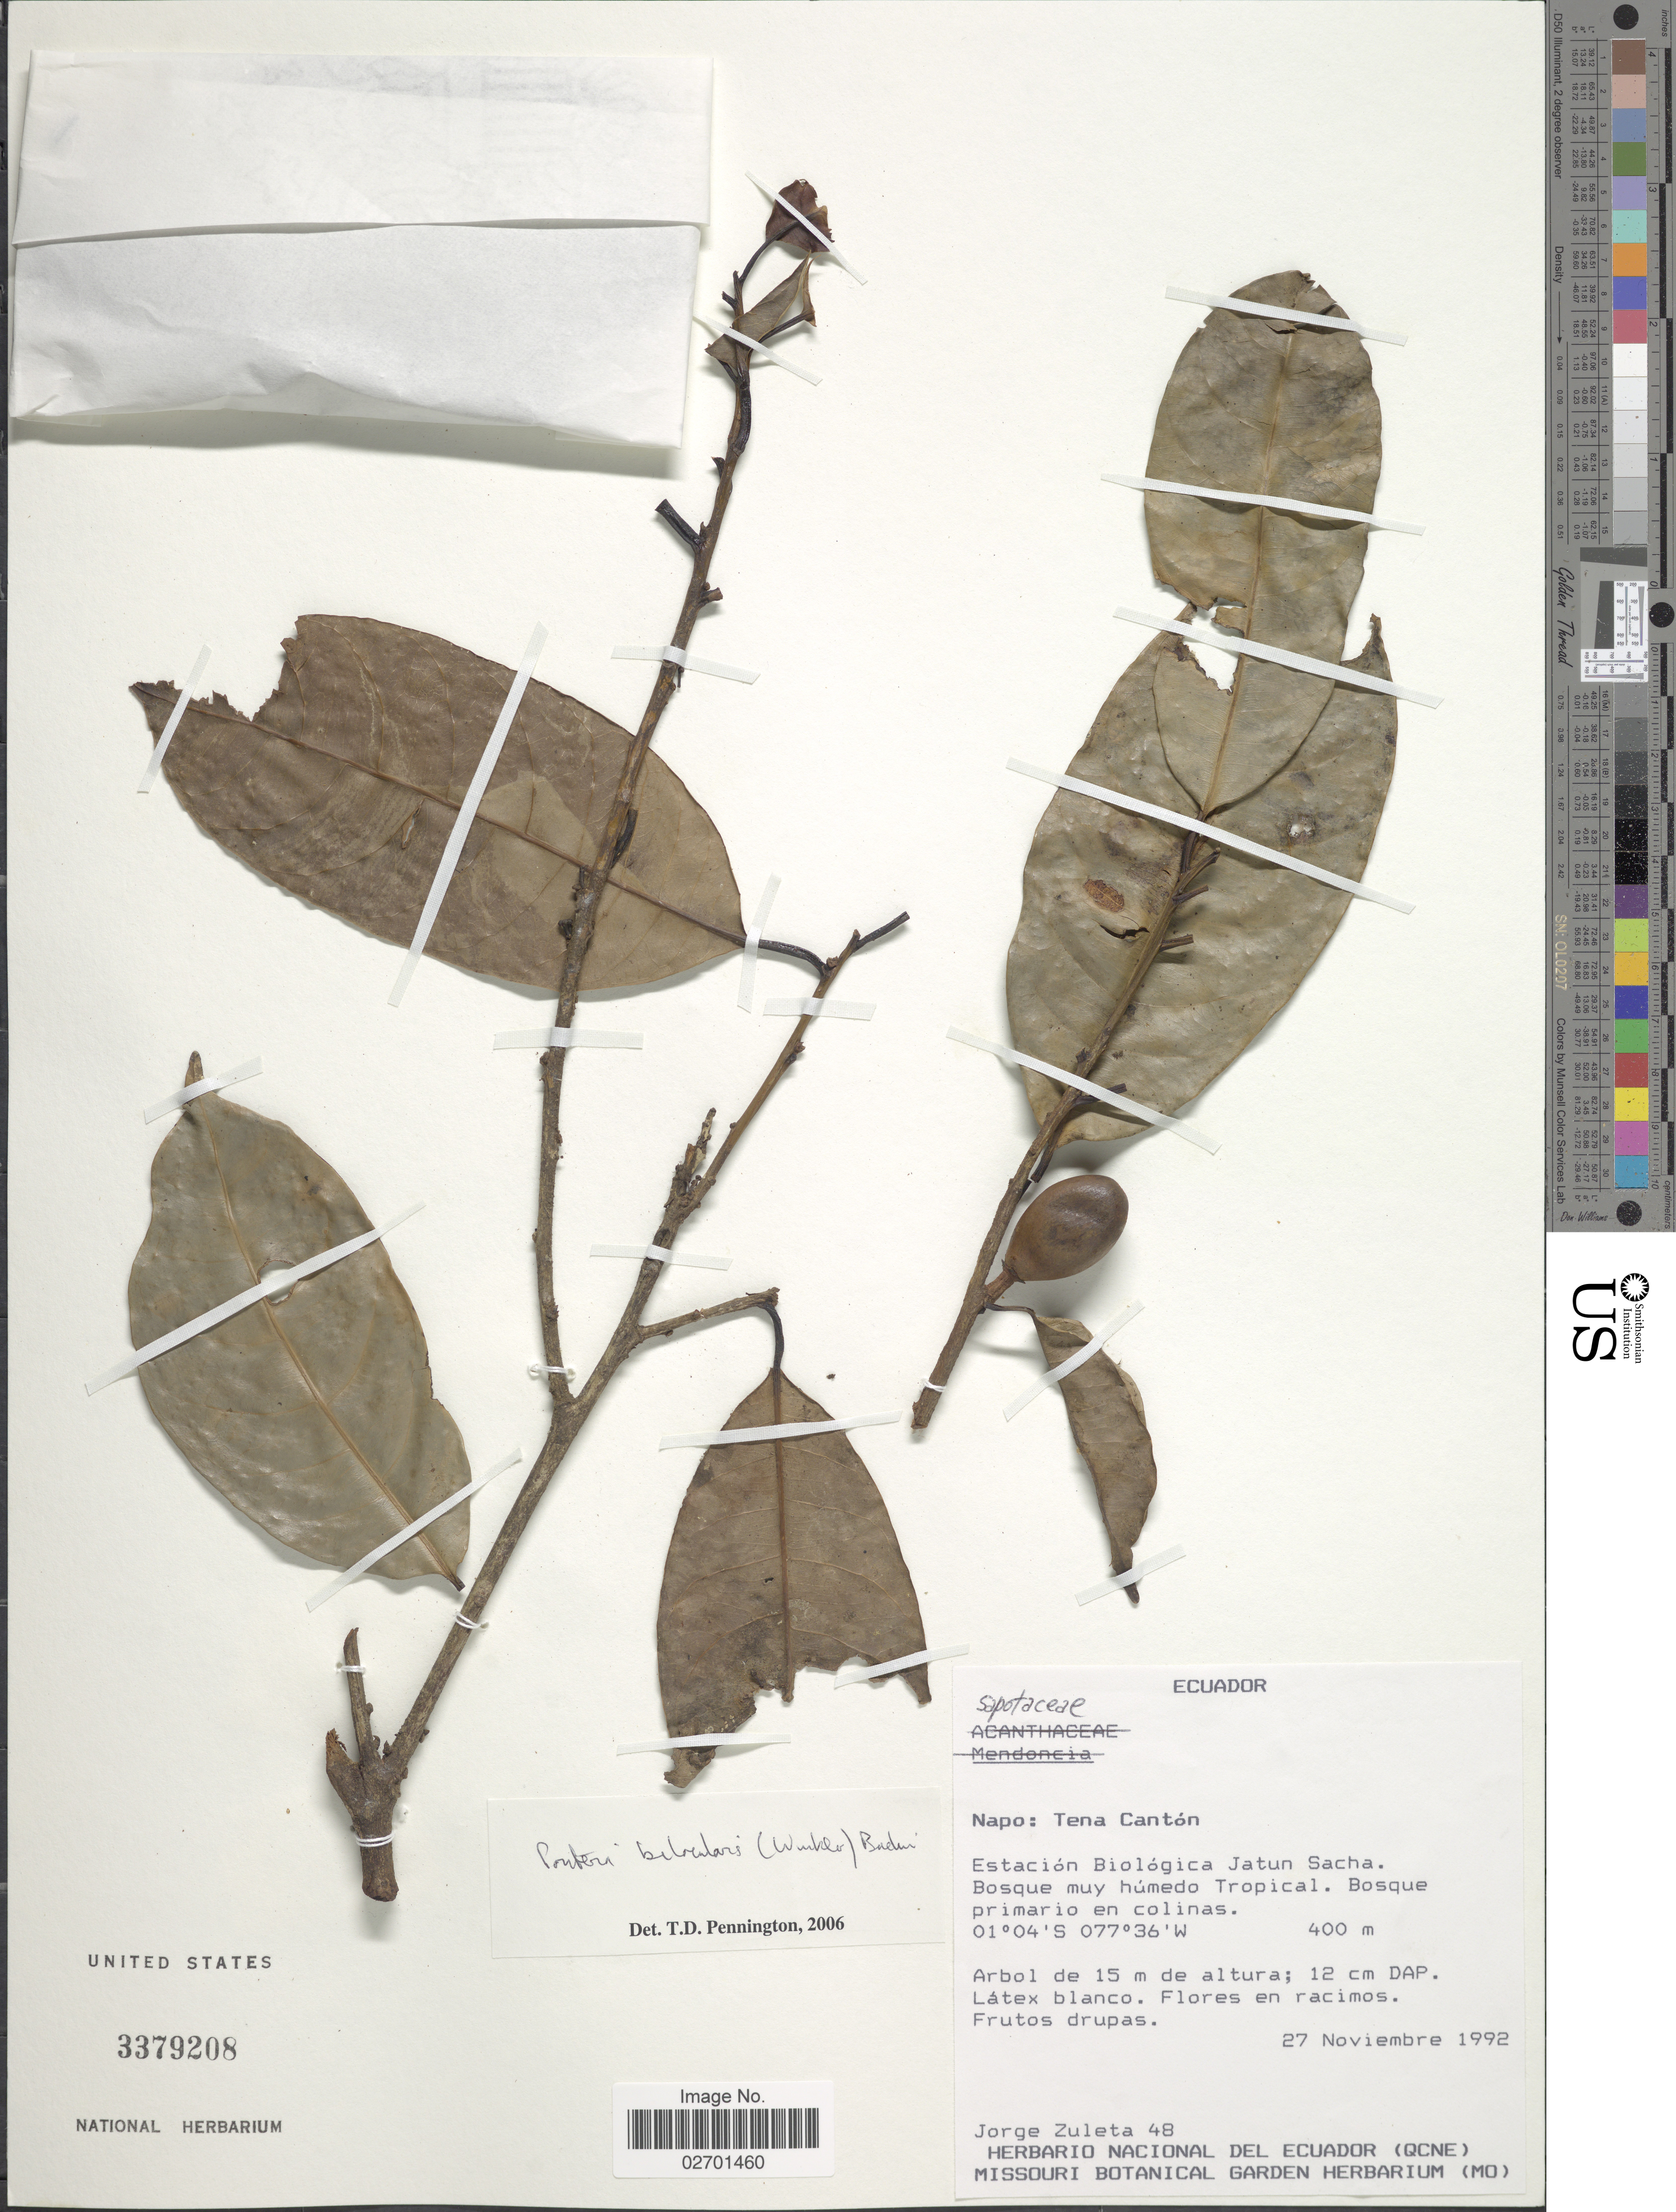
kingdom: Plantae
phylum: Tracheophyta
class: Magnoliopsida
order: Ericales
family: Sapotaceae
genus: Pouteria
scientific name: Pouteria bilocularis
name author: (H.J.P. Winkl.) Baehni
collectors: J. Zuleta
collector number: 48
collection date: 1992-11-27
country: Ecuador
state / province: Napo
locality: Tena Canton, Estacion Biologica Jatun Sacha, Bosque muy humedo Tropical.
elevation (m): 400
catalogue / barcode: US 3379208